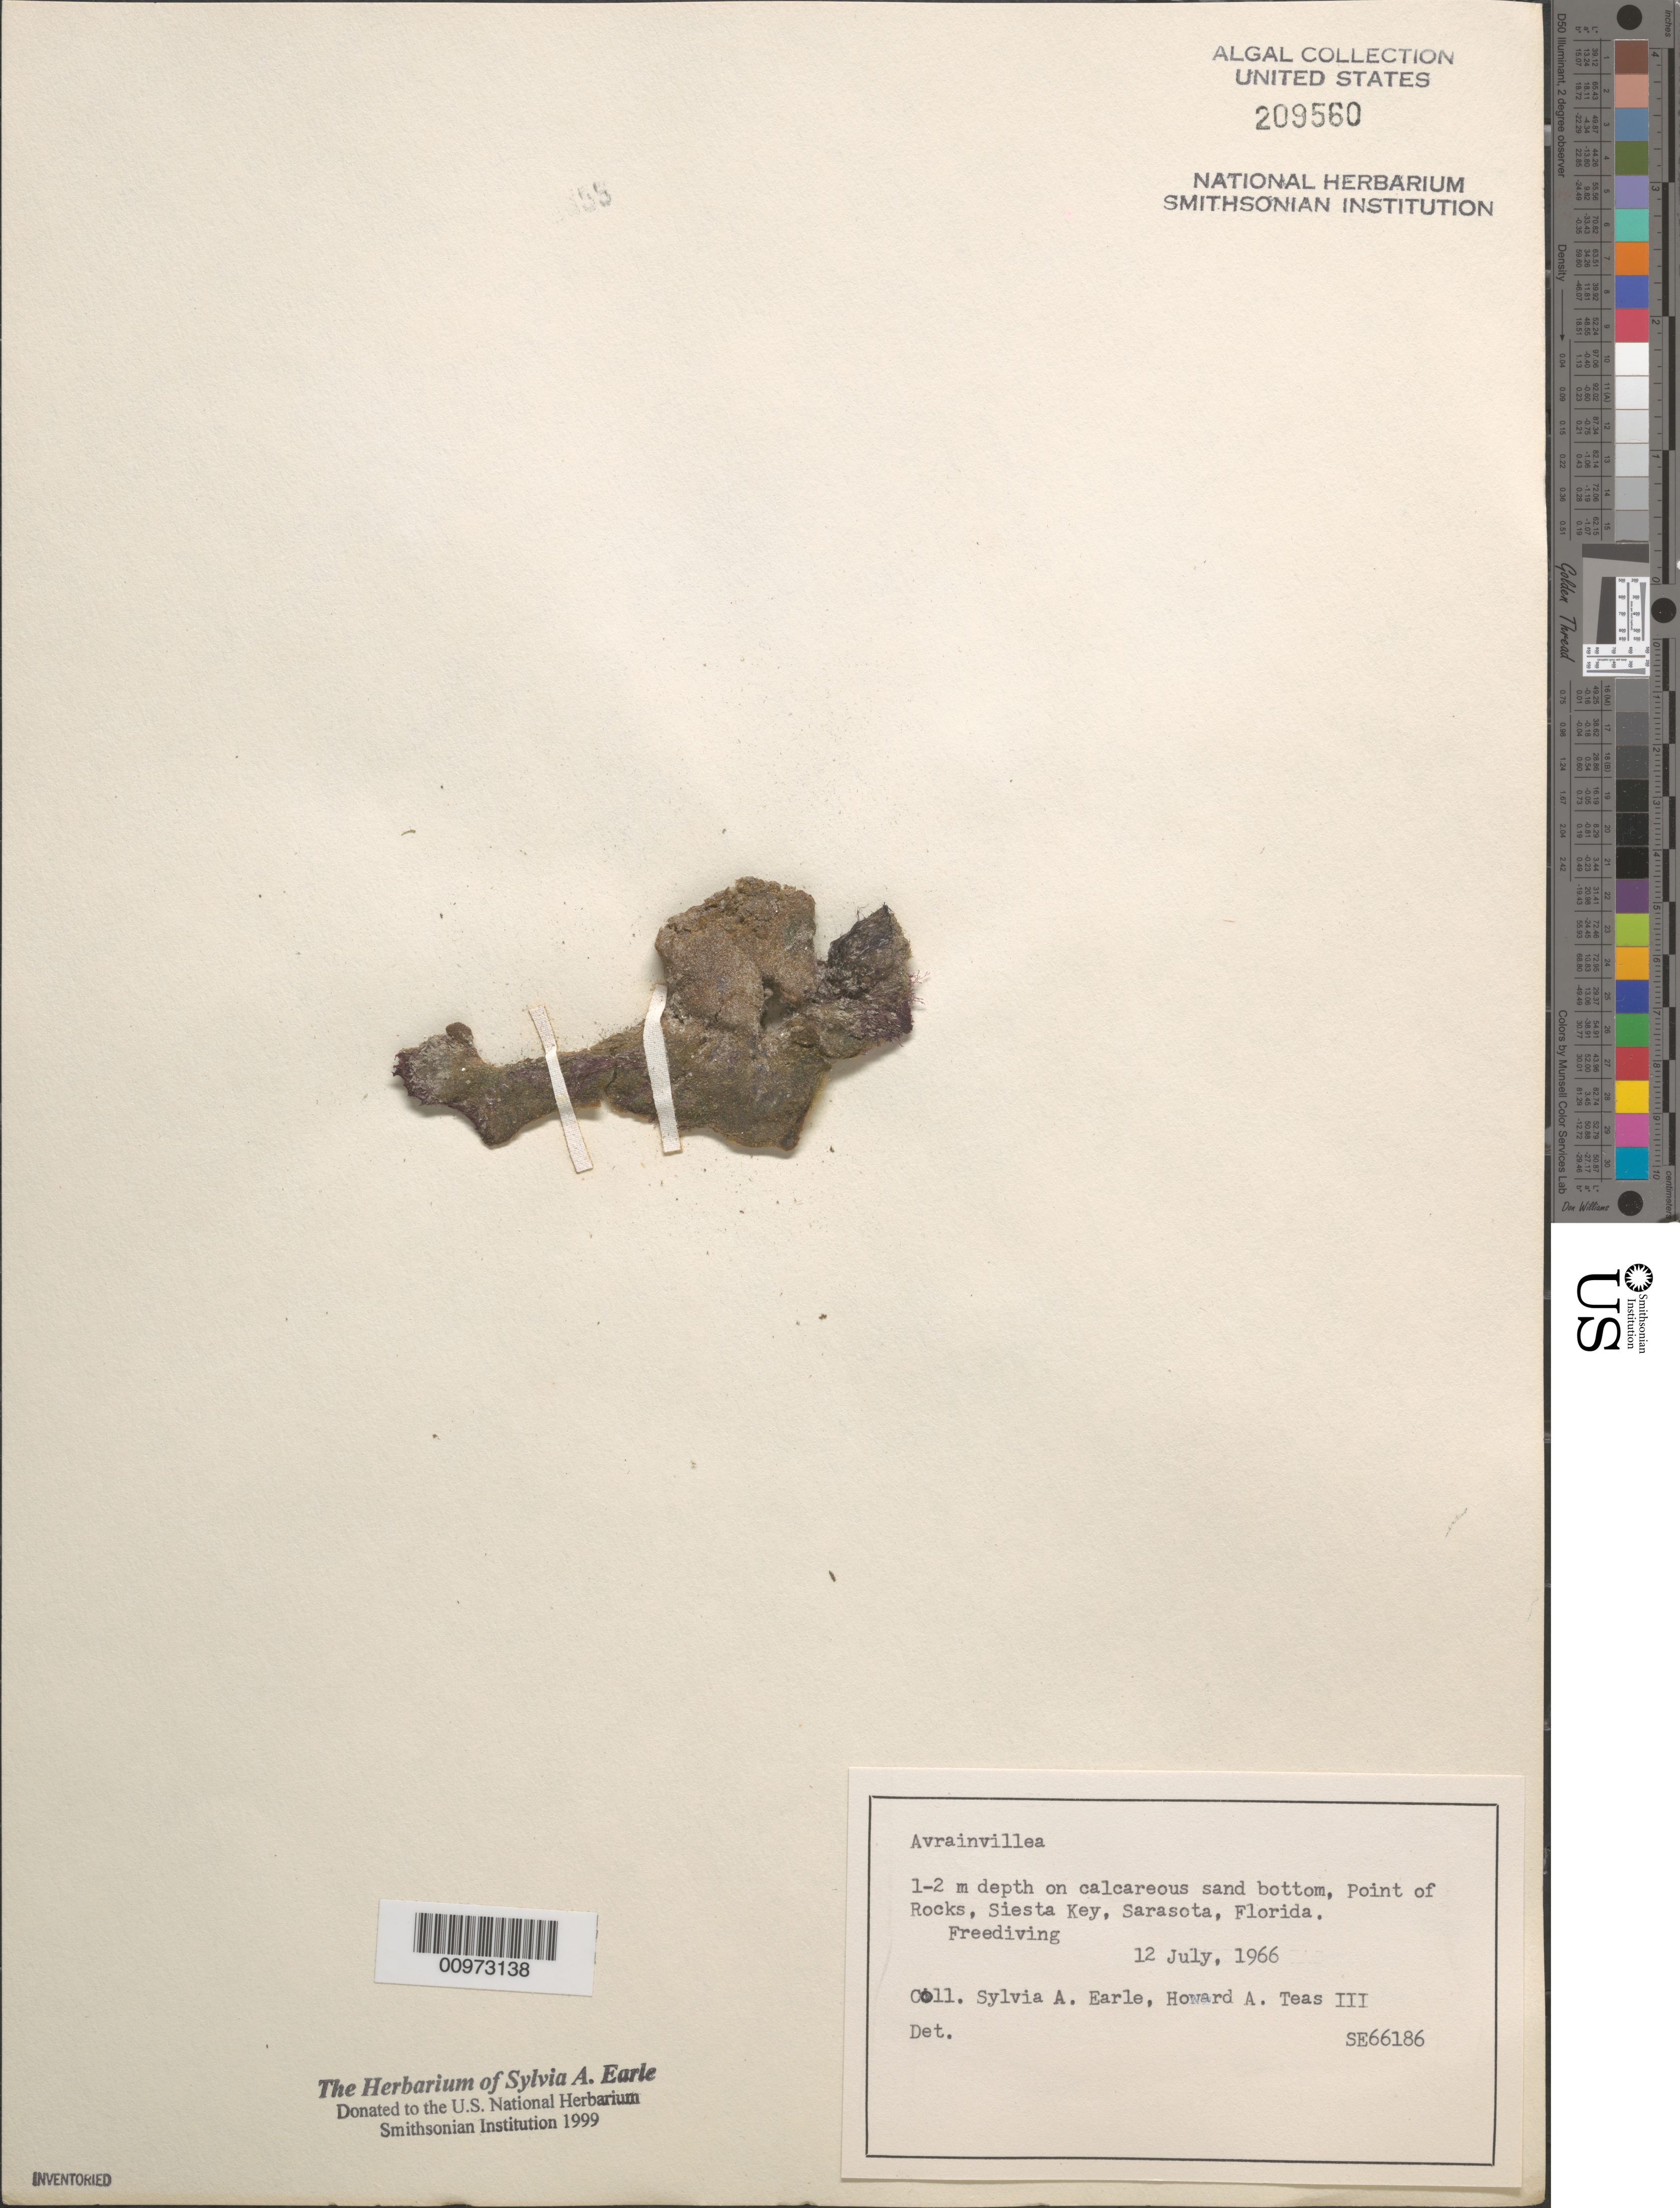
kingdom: Plantae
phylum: Chlorophyta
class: Ulvophyceae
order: Bryopsidales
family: Dichotomosiphonaceae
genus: Avrainvillea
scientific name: Avrainvillea sp.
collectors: S. A. Earle & H. Teas III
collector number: SE 66186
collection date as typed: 12 Jul 1966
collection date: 1966-07-12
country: United States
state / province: Florida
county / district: Sarasota County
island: Siesta Key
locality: Point of Rocks, Sarasota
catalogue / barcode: US 209560